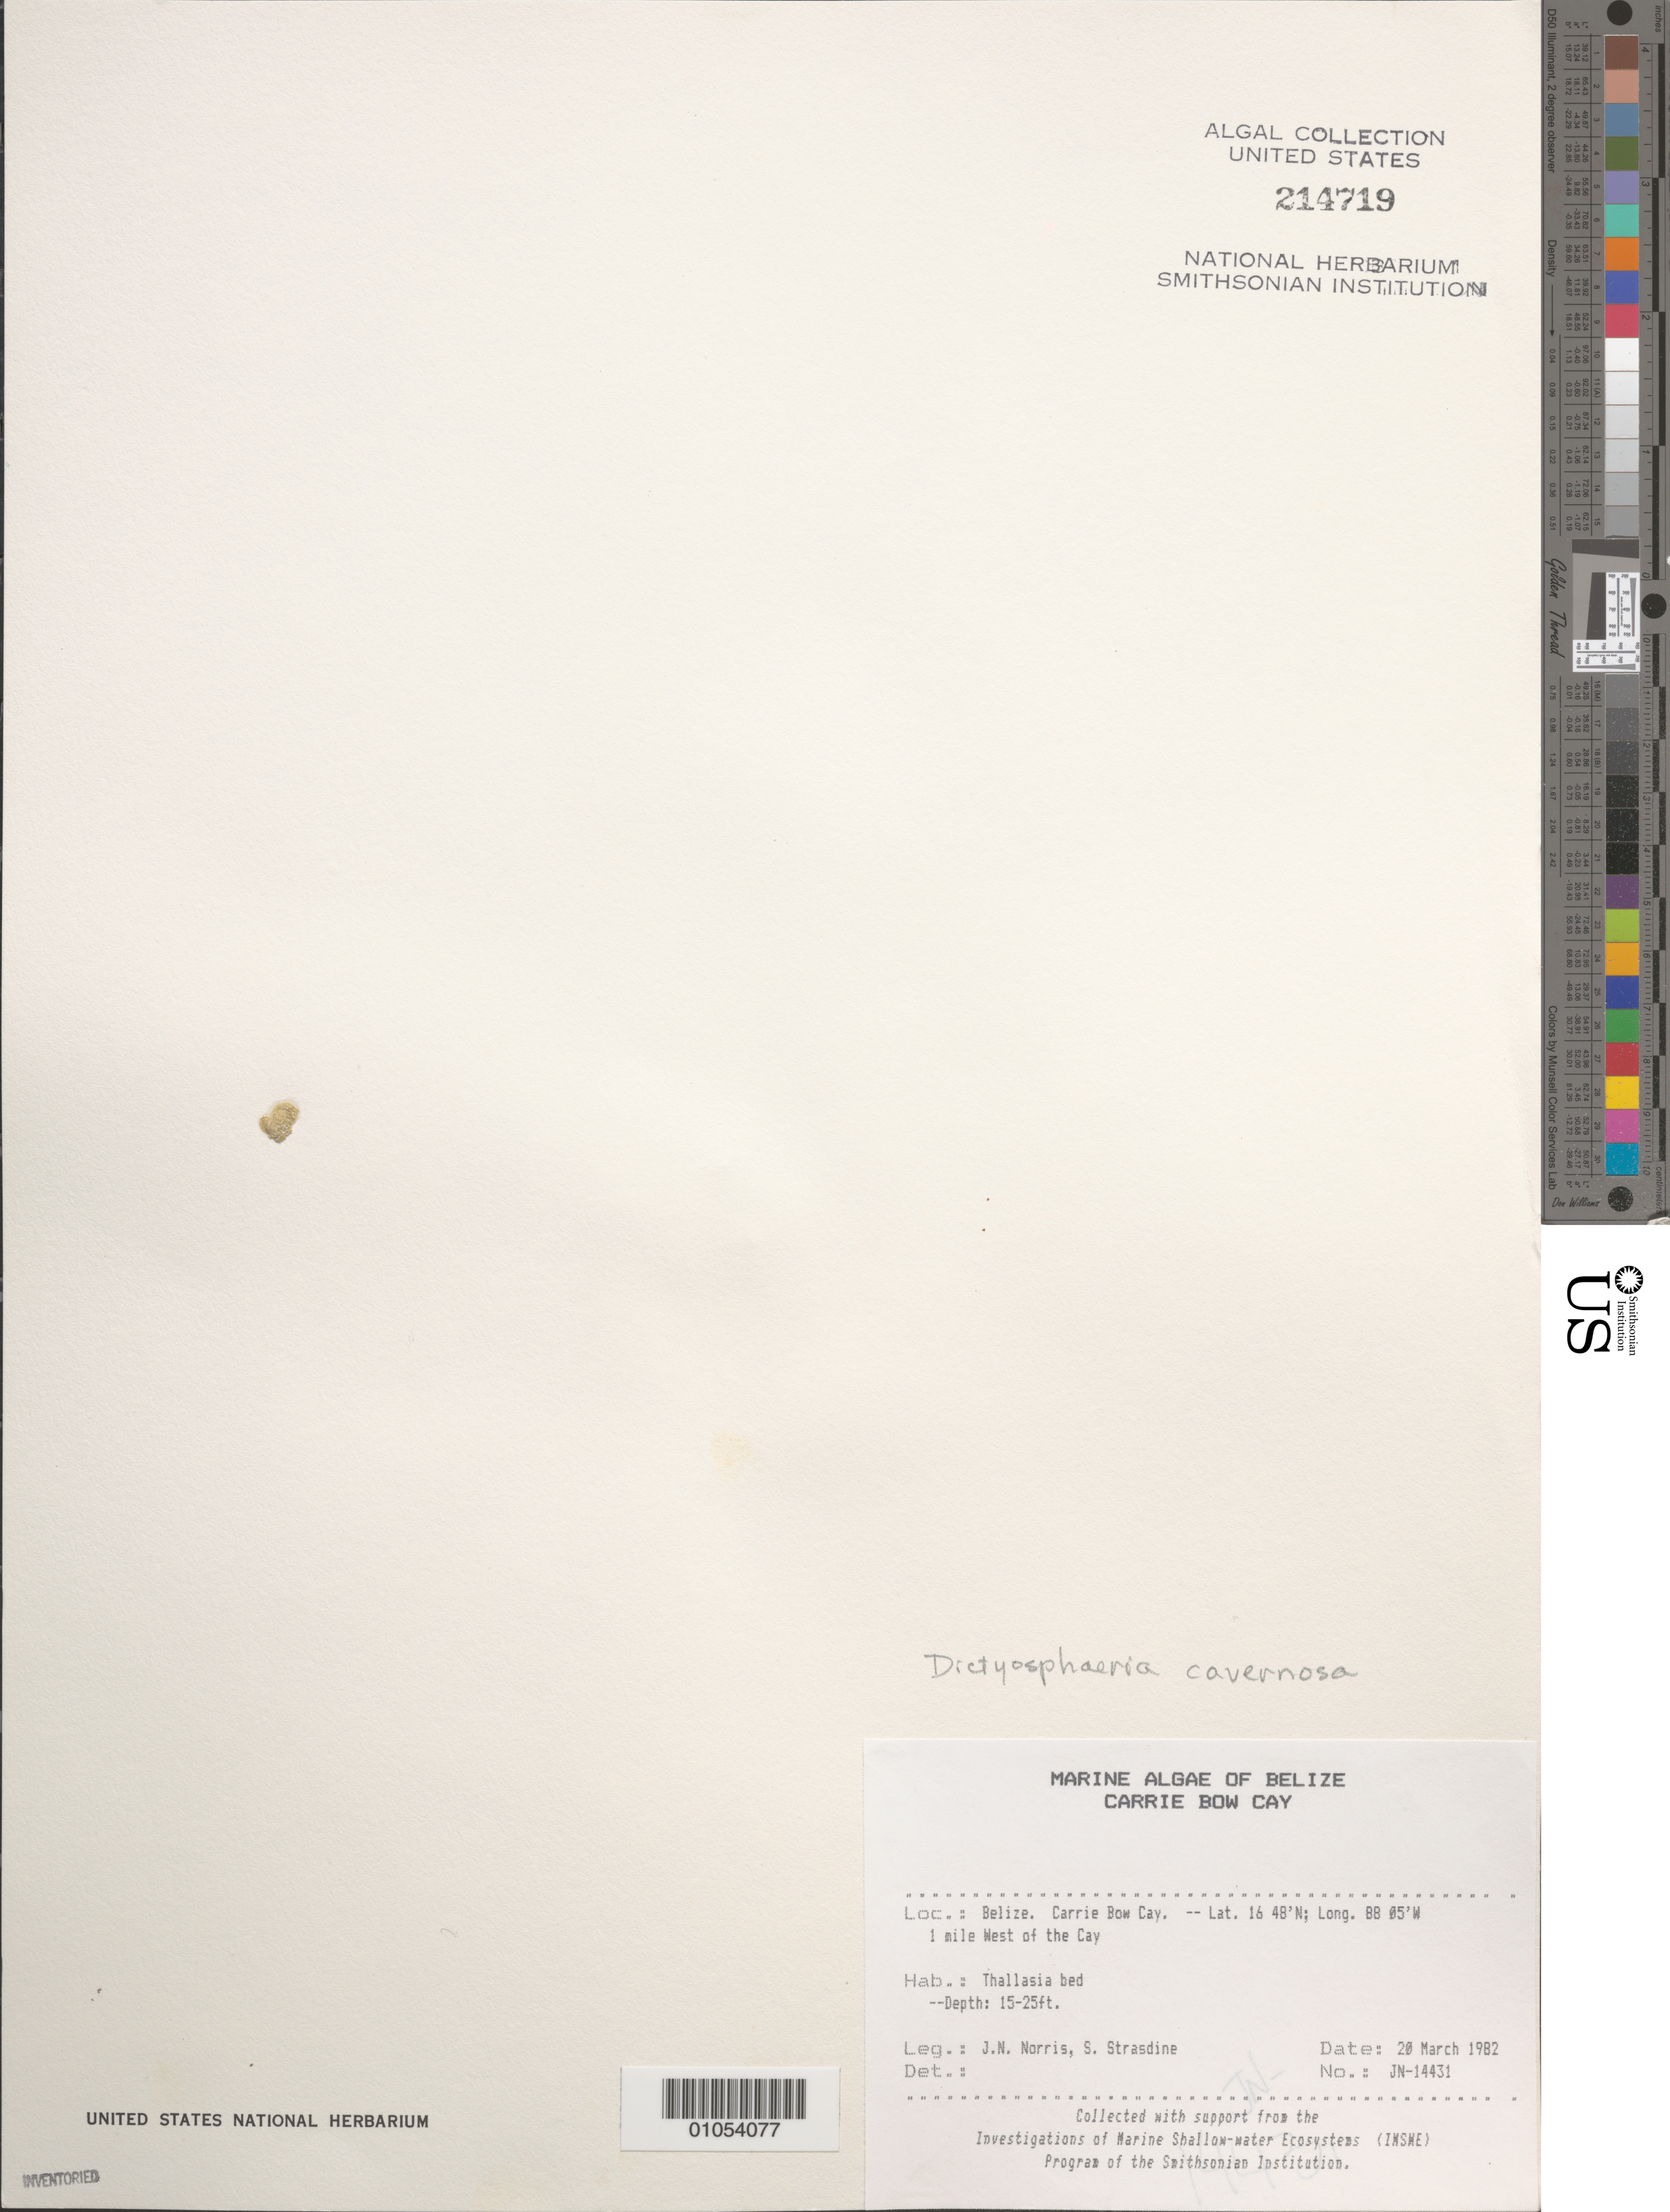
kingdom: Plantae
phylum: Chlorophyta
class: Ulvophyceae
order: Siphonocladales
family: Siphonocladaceae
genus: Dictyosphaeria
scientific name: Dictyosphaeria cavernosa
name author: (Forssk.) Børgesen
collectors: J. N. Norris & S. Strasdine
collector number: JN-14431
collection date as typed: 20 Mar 1982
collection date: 1982-03-20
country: Belize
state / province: Stann Creek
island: Carrie Bow Cay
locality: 1 mile west of the cay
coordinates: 16 48'N, 88 05'W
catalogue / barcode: US 214719